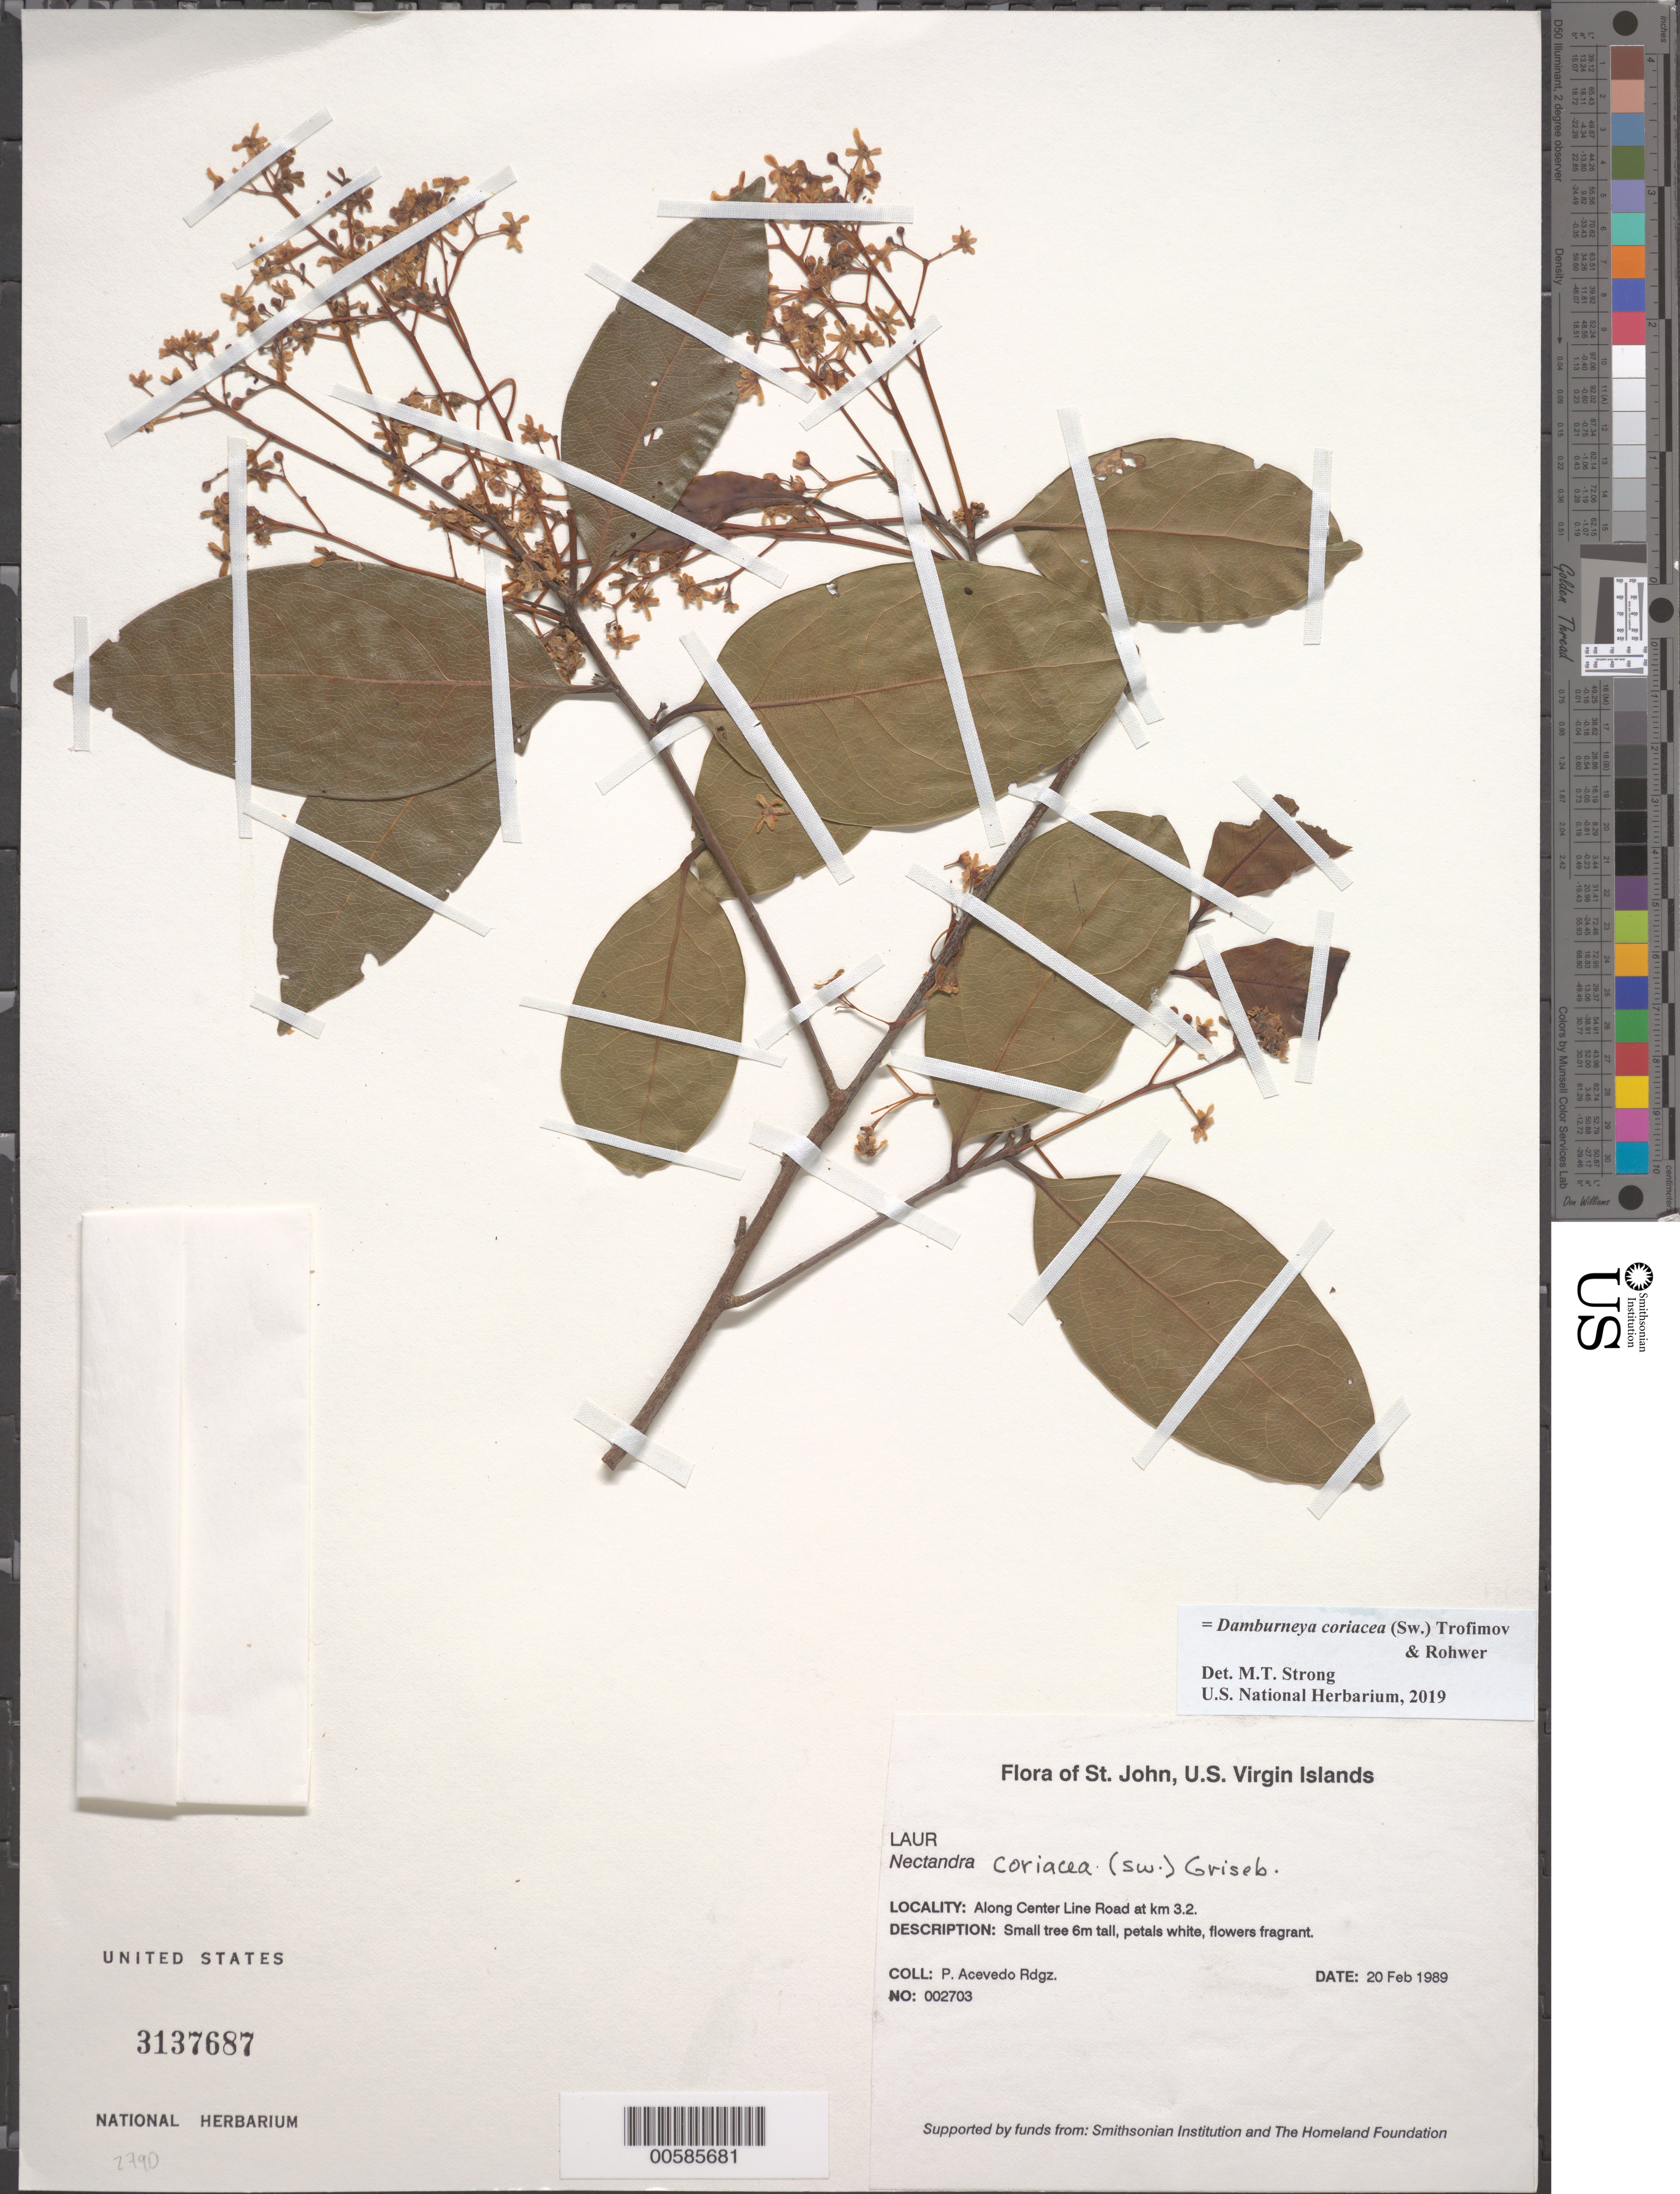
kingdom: Plantae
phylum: Tracheophyta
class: Magnoliopsida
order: Laurales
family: Lauraceae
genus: Damburneya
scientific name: Damburneya coriacea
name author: (Sw.) Trofimov & Rohwer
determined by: Strong, M. T., (US), Smithsonian Institution - National Museum of Natural History (UNITED STATES)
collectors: P. Acevedo-Rodr.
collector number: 2703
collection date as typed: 20 Feb 1989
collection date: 1989-02-20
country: U.S. Virgin Islands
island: St. John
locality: Cruz Bay Quarter, Along Center Line Road at km 3.2.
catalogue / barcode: US 3137687